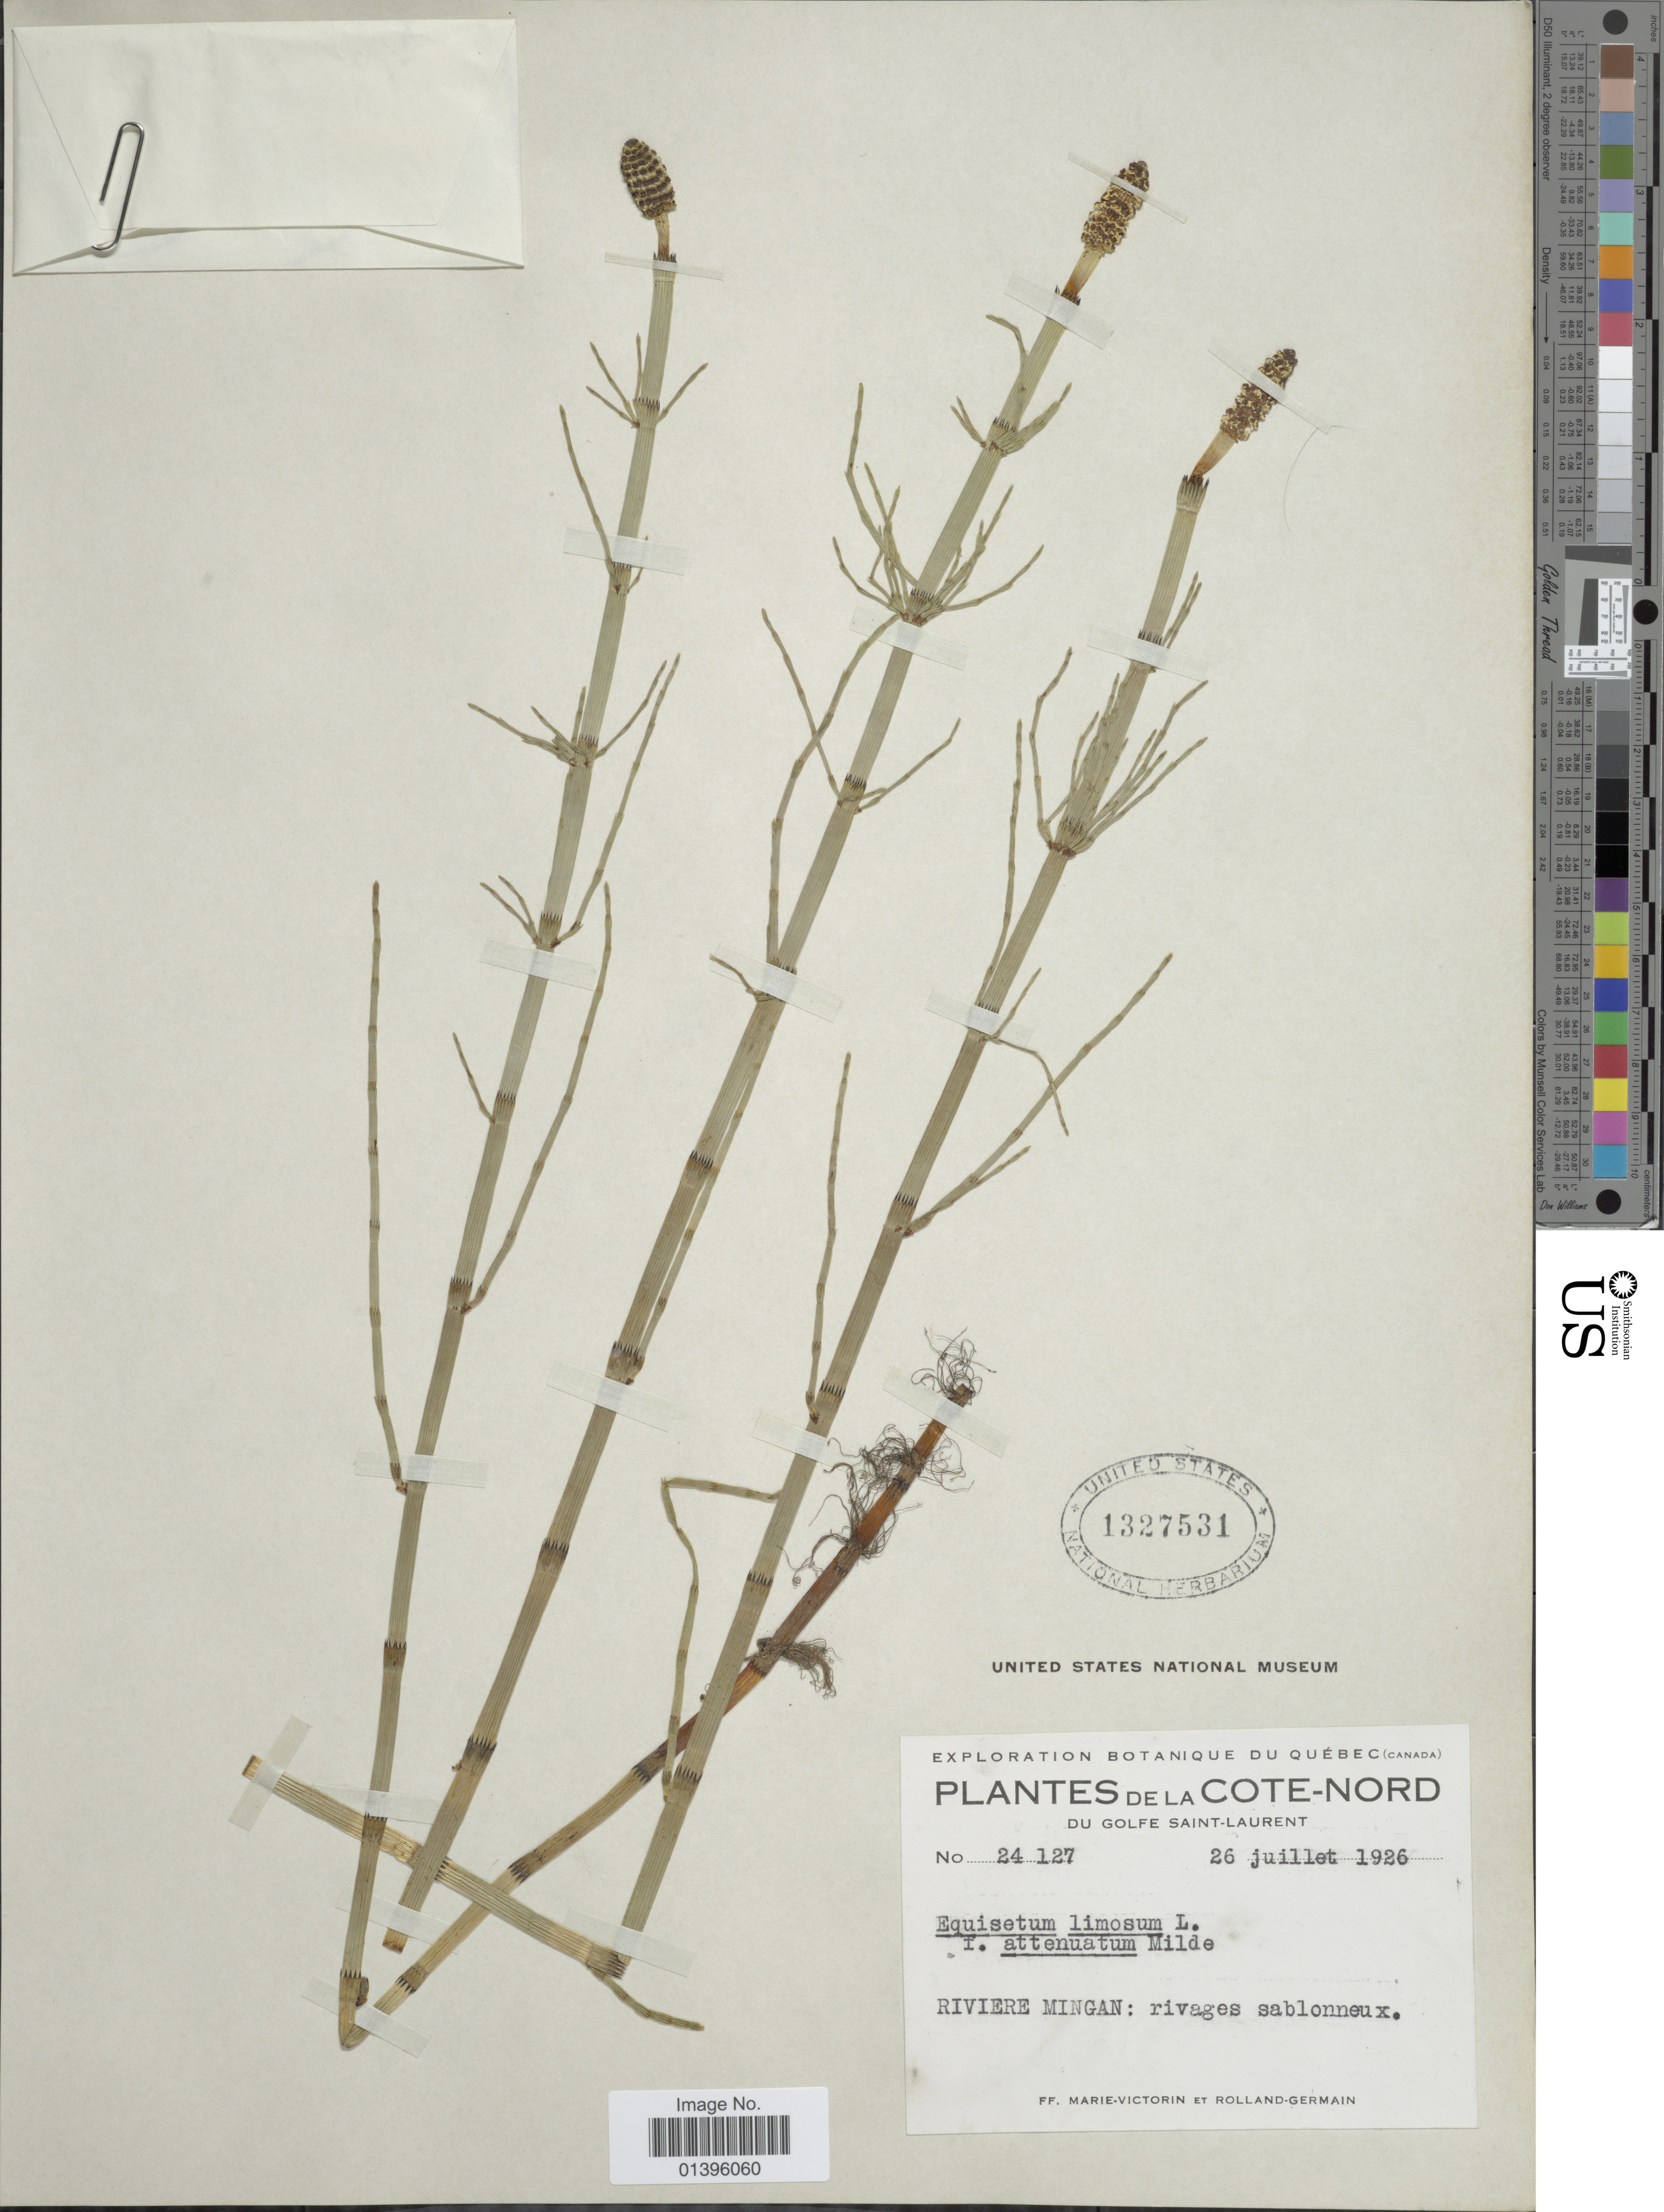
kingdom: Plantae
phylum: Tracheophyta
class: Polypodiopsida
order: Equisetales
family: Equisetaceae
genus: Equisetum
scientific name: Equisetum fluviatile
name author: L.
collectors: Fr. Marie-Victorin & Rolland-Germain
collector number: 24127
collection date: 1926-07-26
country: Canada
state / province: Quebec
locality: Plantes de la Cote-Nord, du Golfe Saint-Laurent. Riviere Mingan: rivages sablonneux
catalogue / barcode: US 1327531